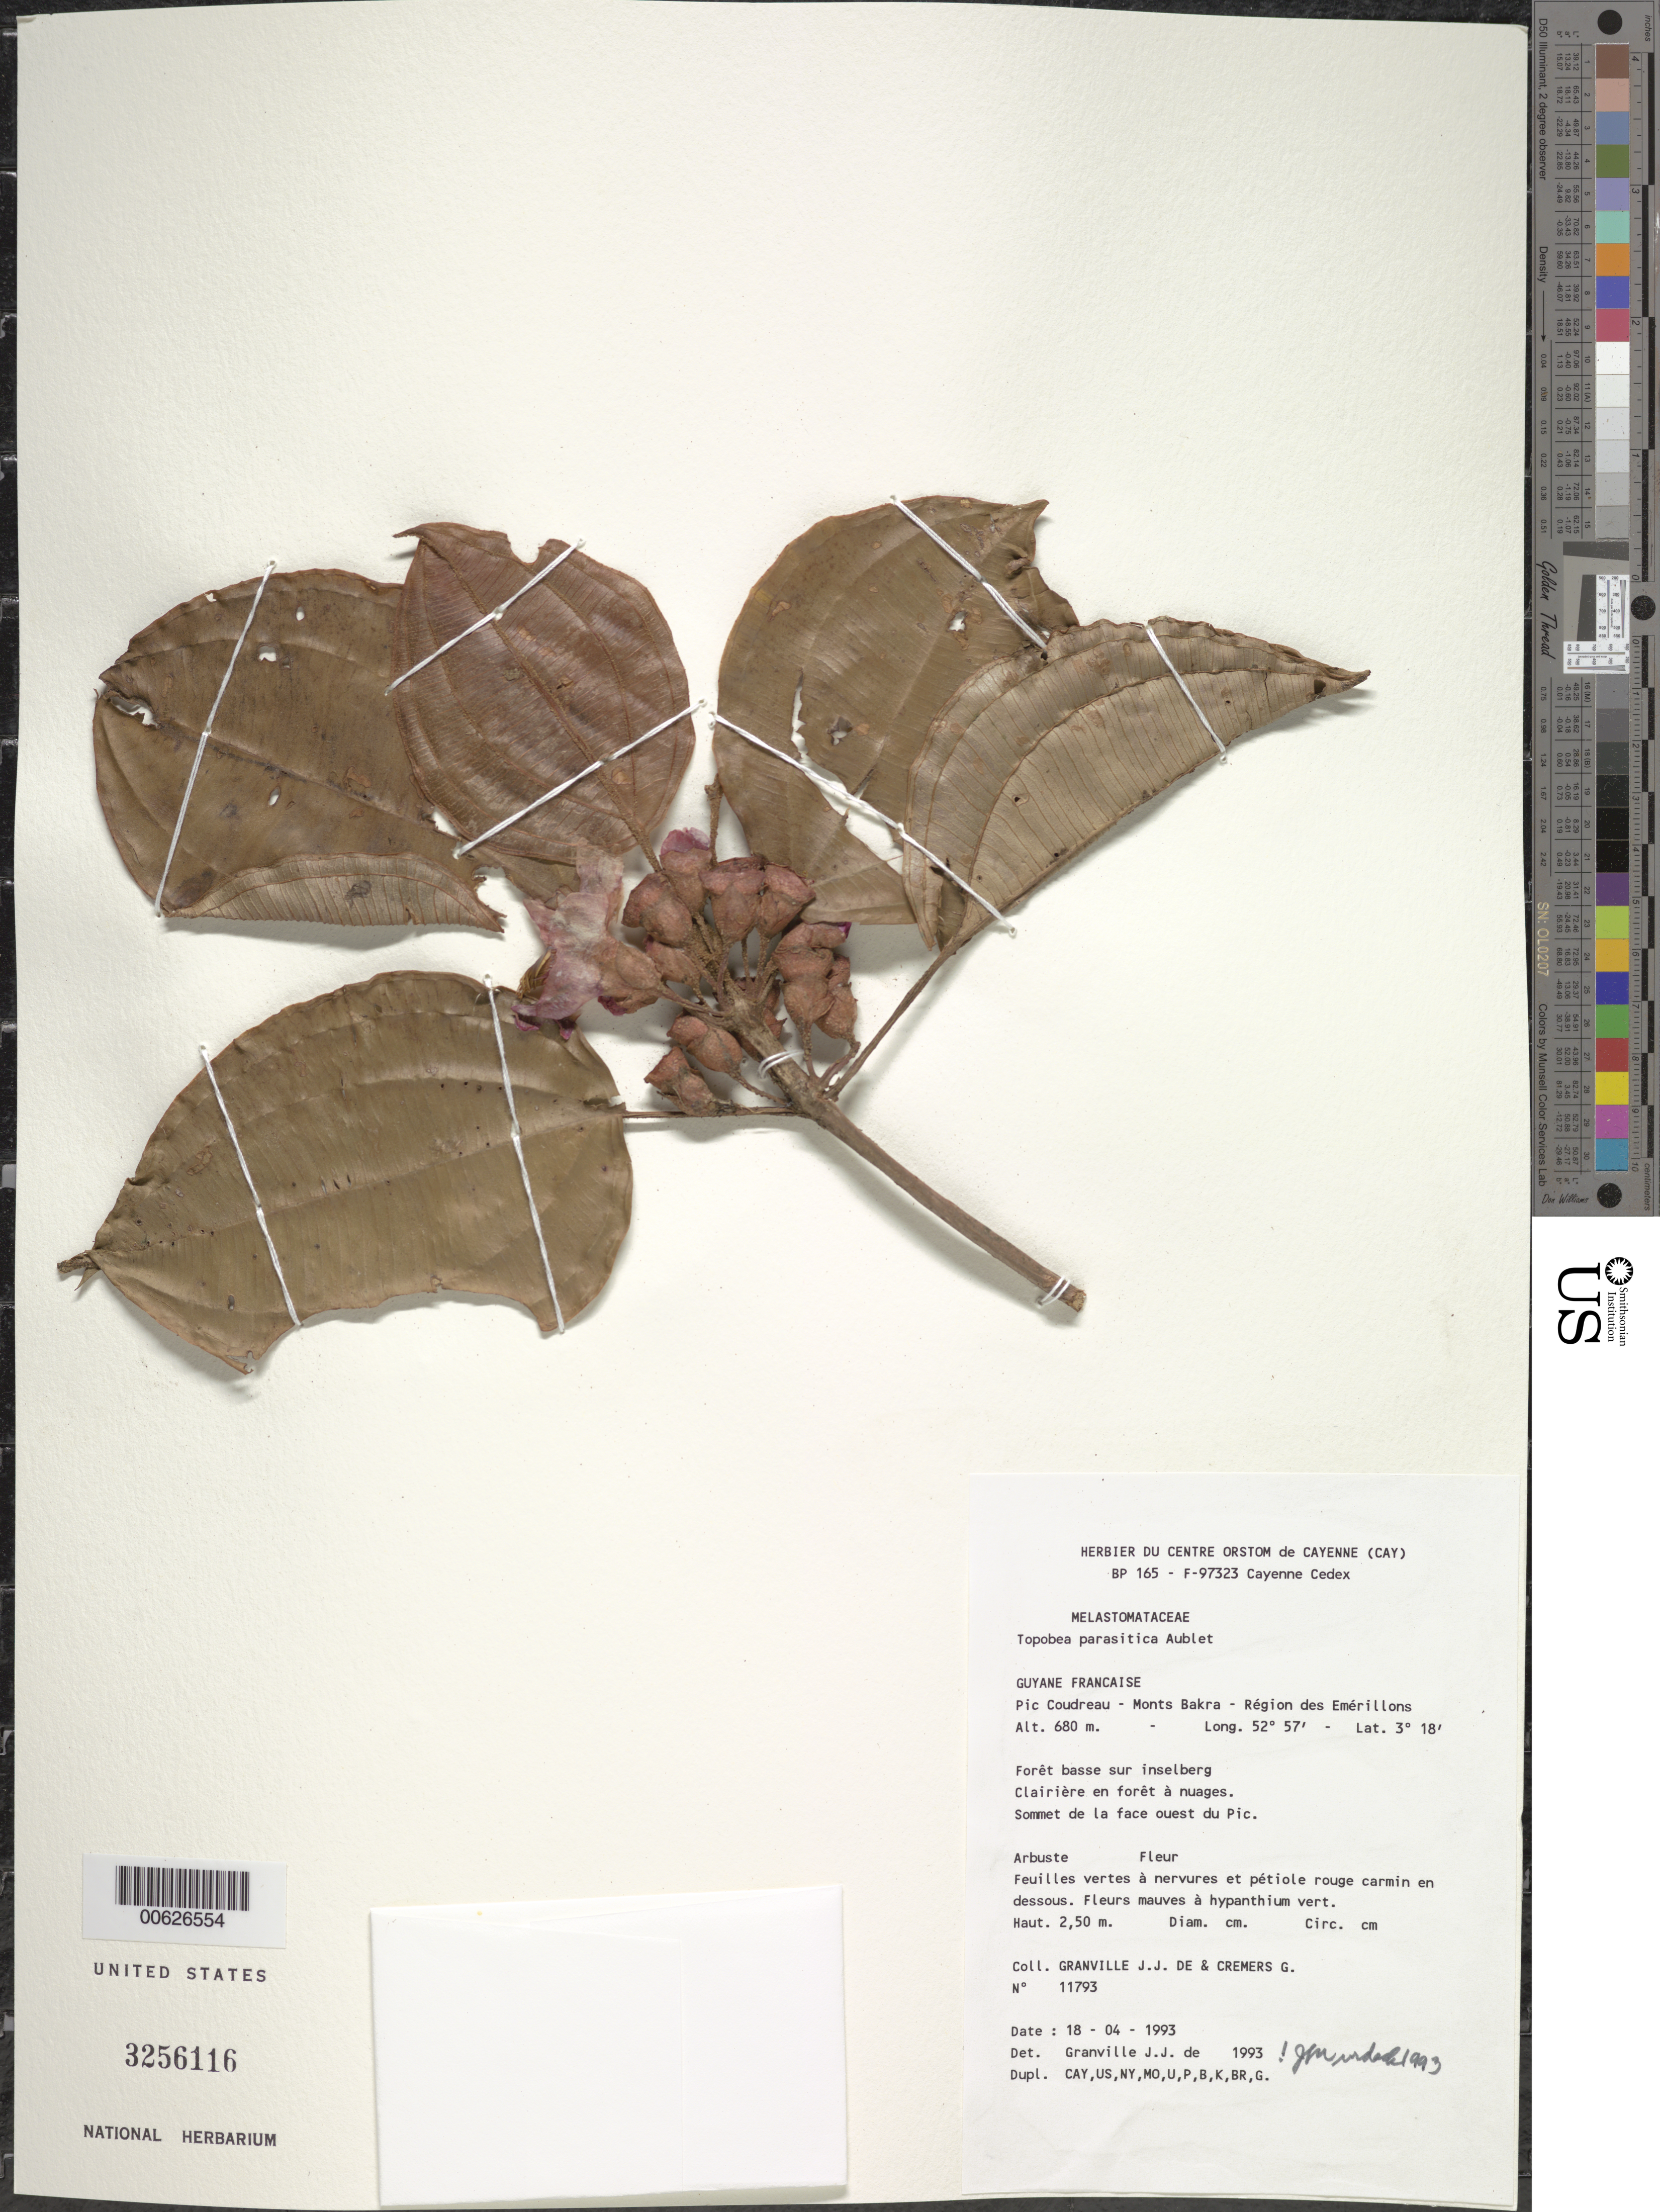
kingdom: Plantae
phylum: Tracheophyta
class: Magnoliopsida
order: Myrtales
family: Melastomataceae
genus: Topobea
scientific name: Topobea parasitica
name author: Aubl.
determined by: Wurdack, John J., (US), US (UNITED STATES)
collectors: J.-J. de Granville & G. Cremers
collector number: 11793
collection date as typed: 18-Apr-93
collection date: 1993-04-18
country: French Guiana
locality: Pic Coudreau, Monts Bakra, région des Emérillons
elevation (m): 680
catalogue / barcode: US 3256116